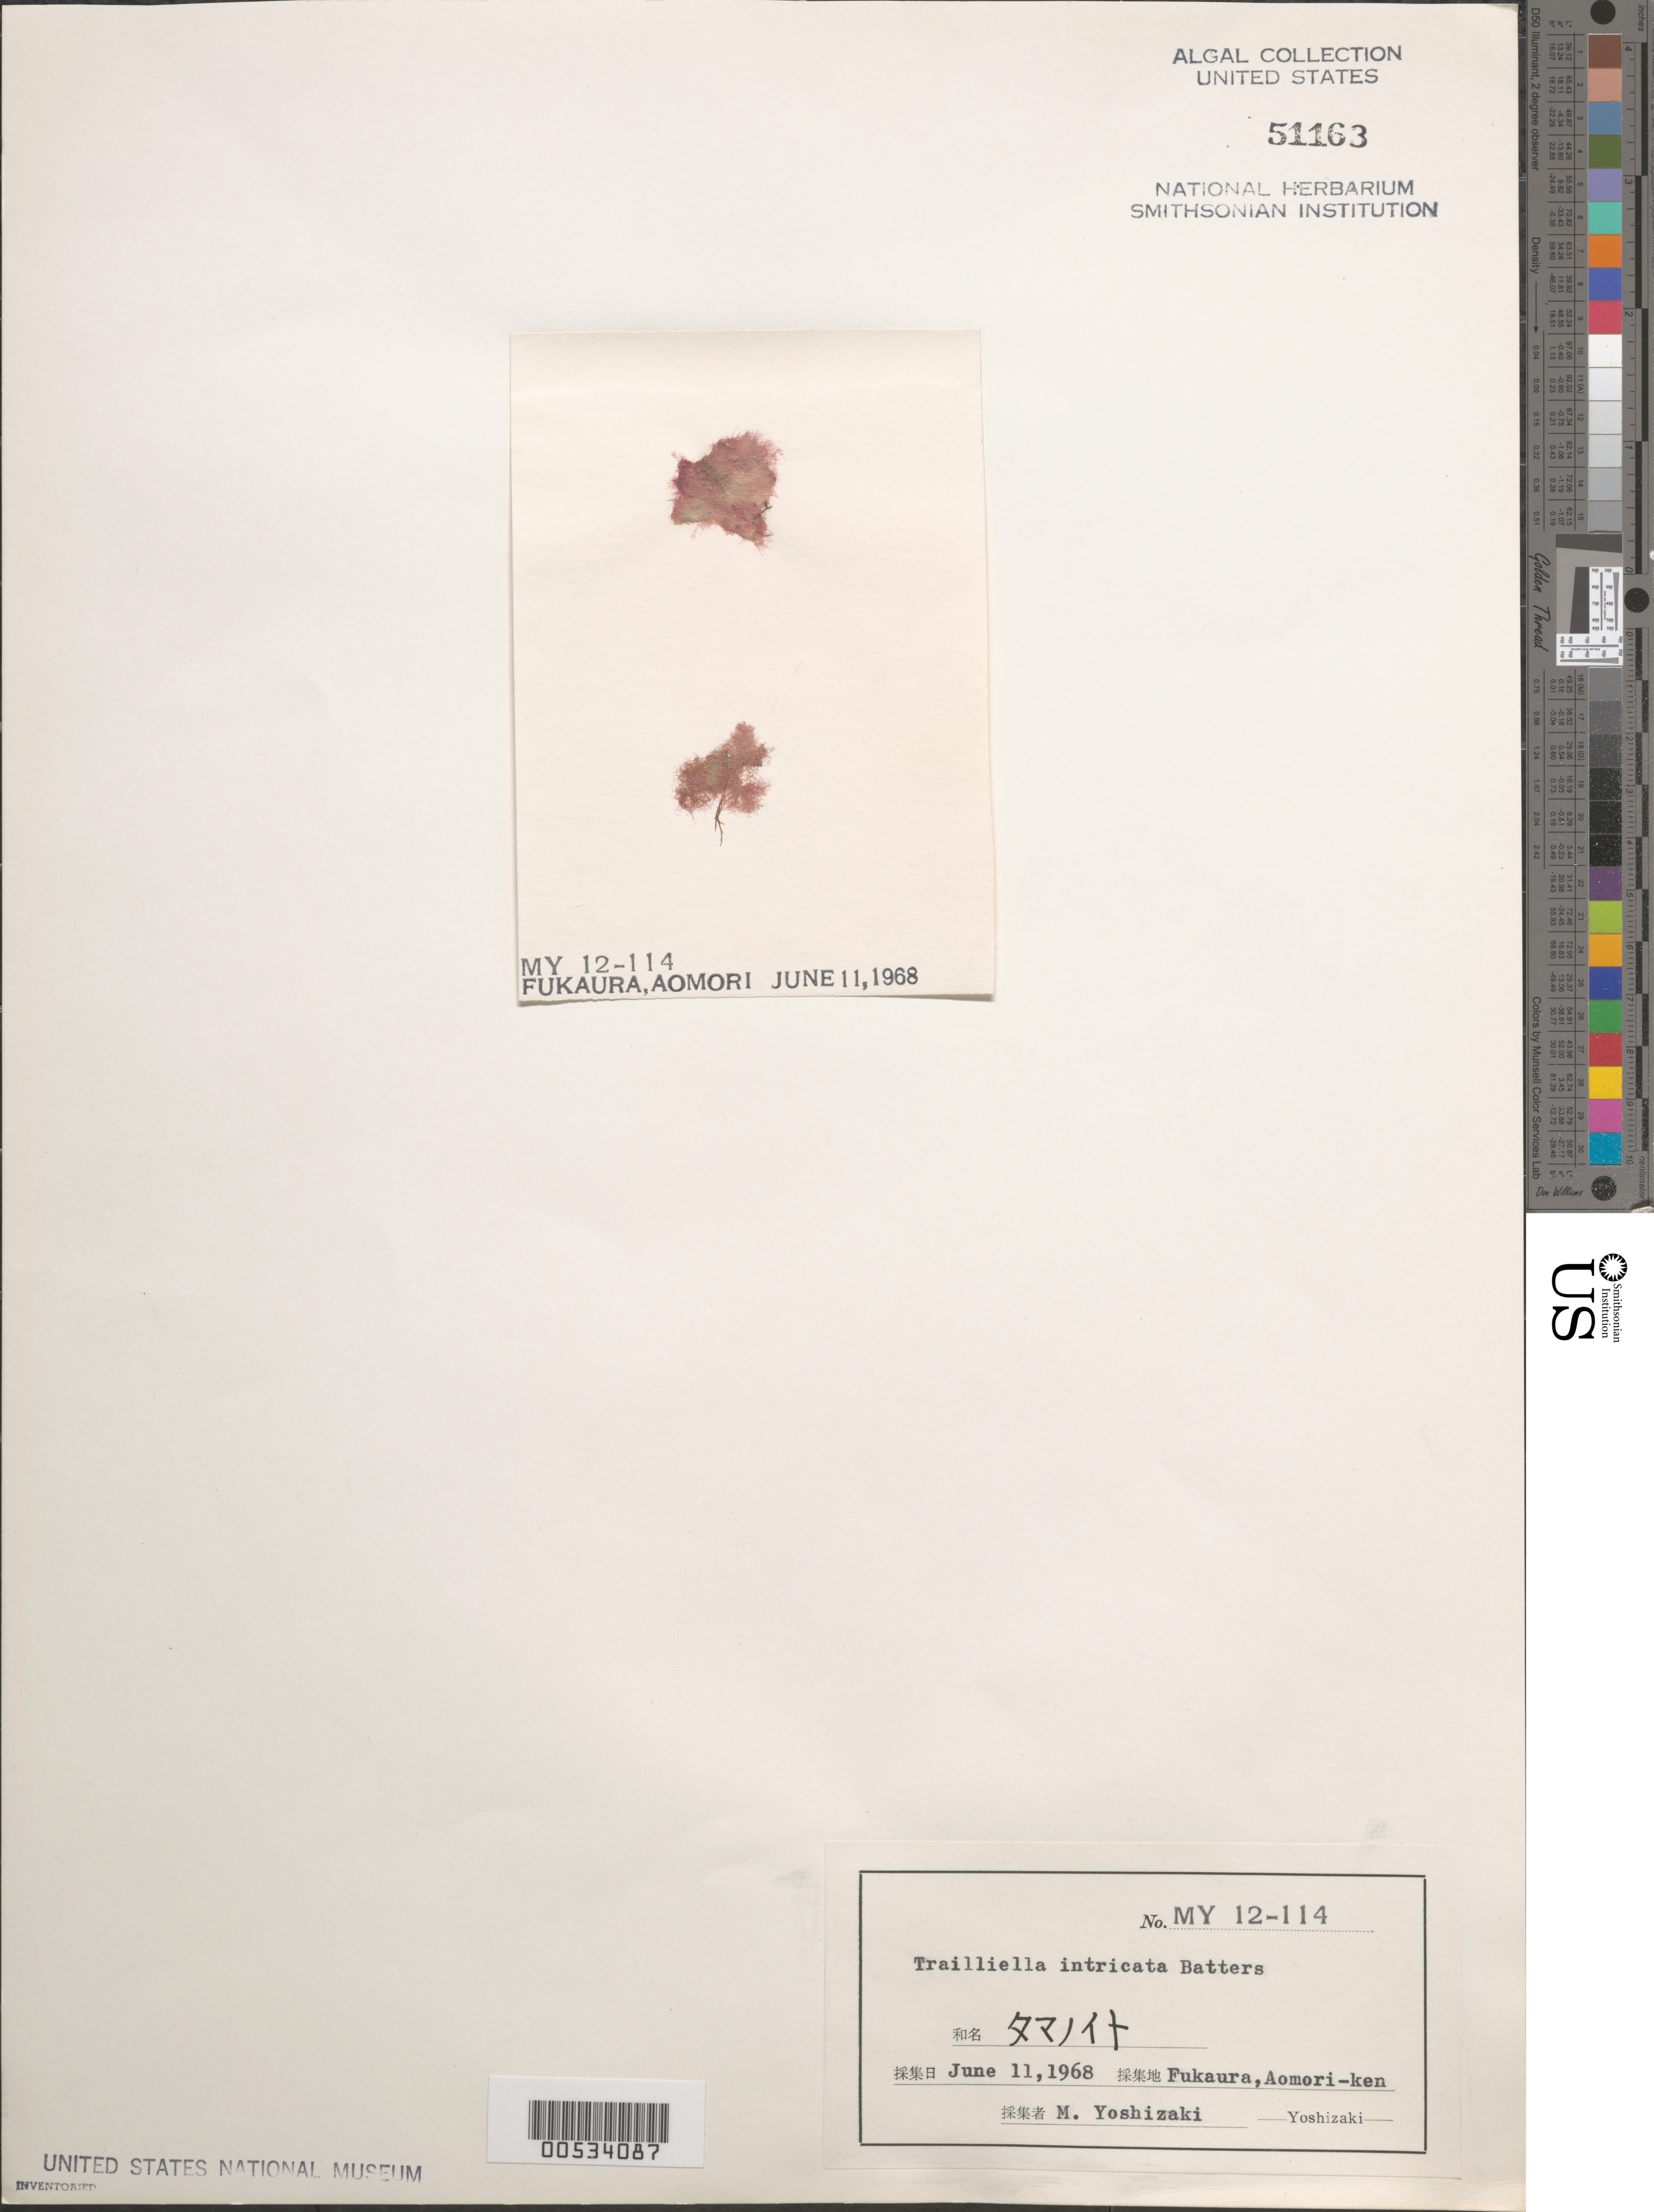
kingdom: Plantae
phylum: Rhodophyta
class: Florideophyceae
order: Bonnemaisoniales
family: Bonnemaisoniaceae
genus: Bonnemaisonia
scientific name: Bonnemaisonia hamifera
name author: P. Hariot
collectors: M. Yoshizaki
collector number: MY 12-114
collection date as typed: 11 Jun 1968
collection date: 1968-06-11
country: Japan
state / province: Aomori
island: Honshu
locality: Fukaura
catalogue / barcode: US 51163